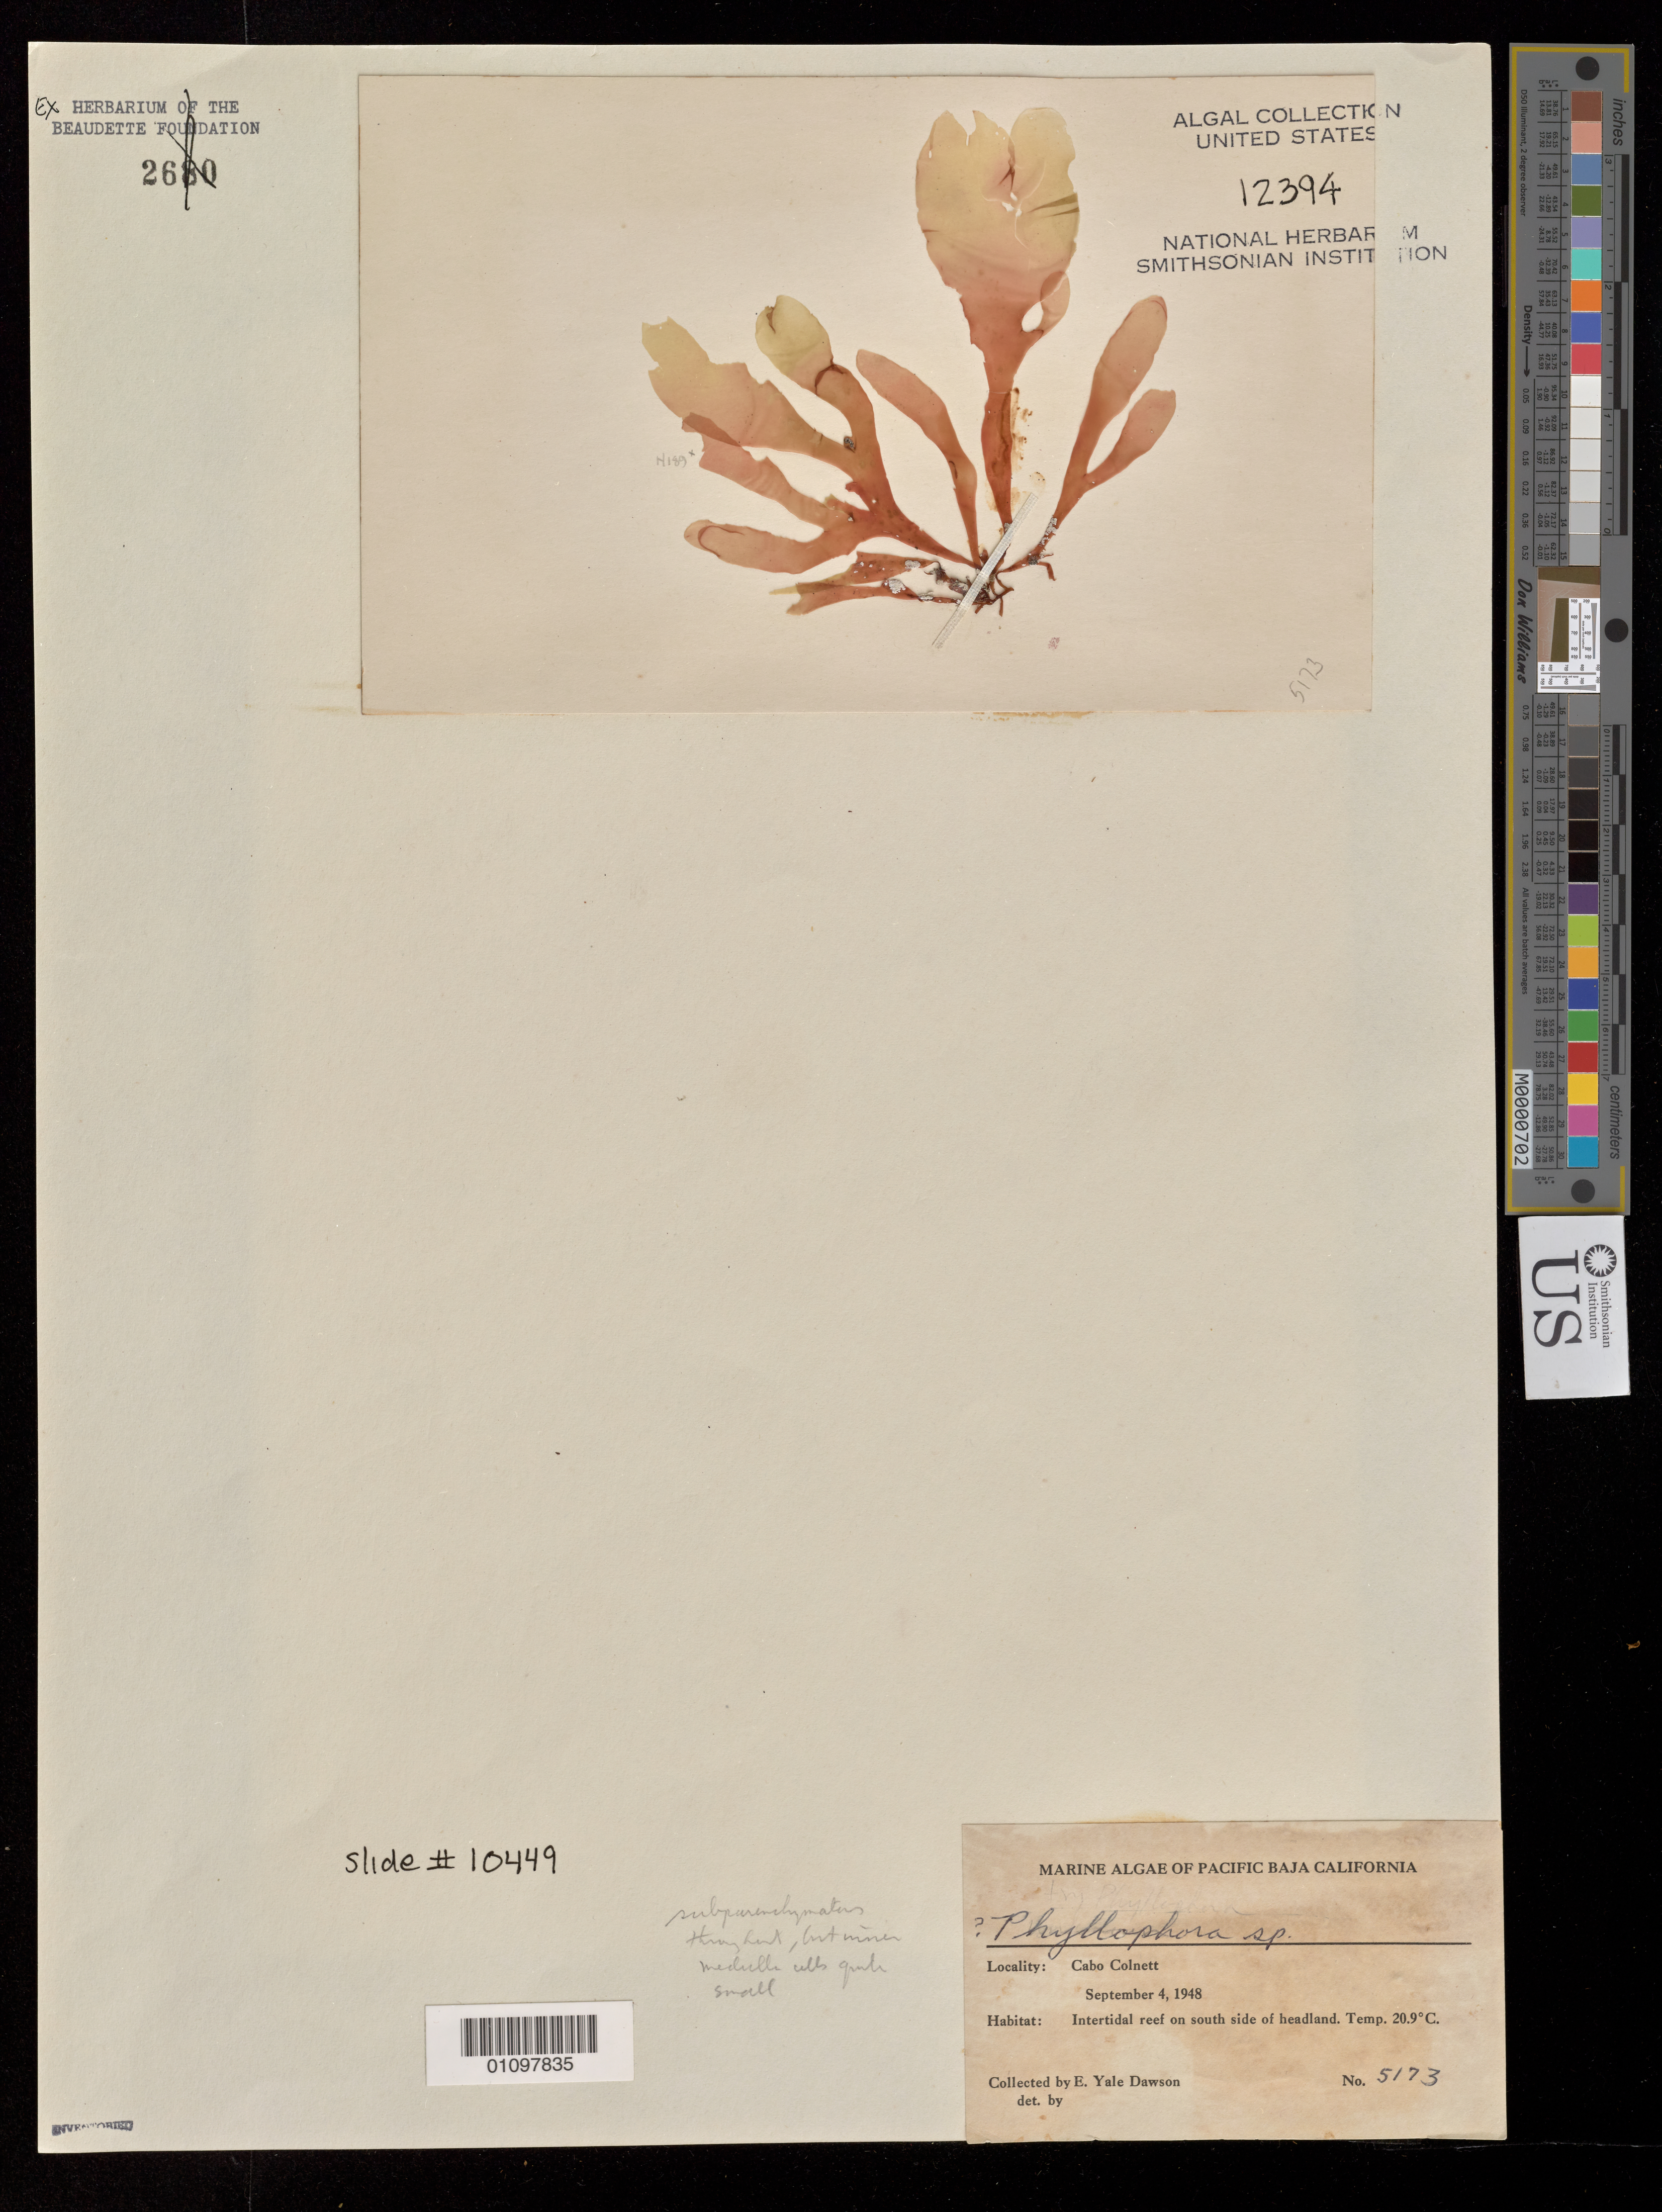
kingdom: Plantae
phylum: Rhodophyta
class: Florideophyceae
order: Gigartinales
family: Phyllophoraceae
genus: Phyllophora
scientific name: Phyllophora sp.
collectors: E. Y. Dawson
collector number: EYD 5173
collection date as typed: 04 Sep 1948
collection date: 1948-09-04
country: Mexico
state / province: Baja California Norte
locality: Cabo Colnett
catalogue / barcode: US 12394